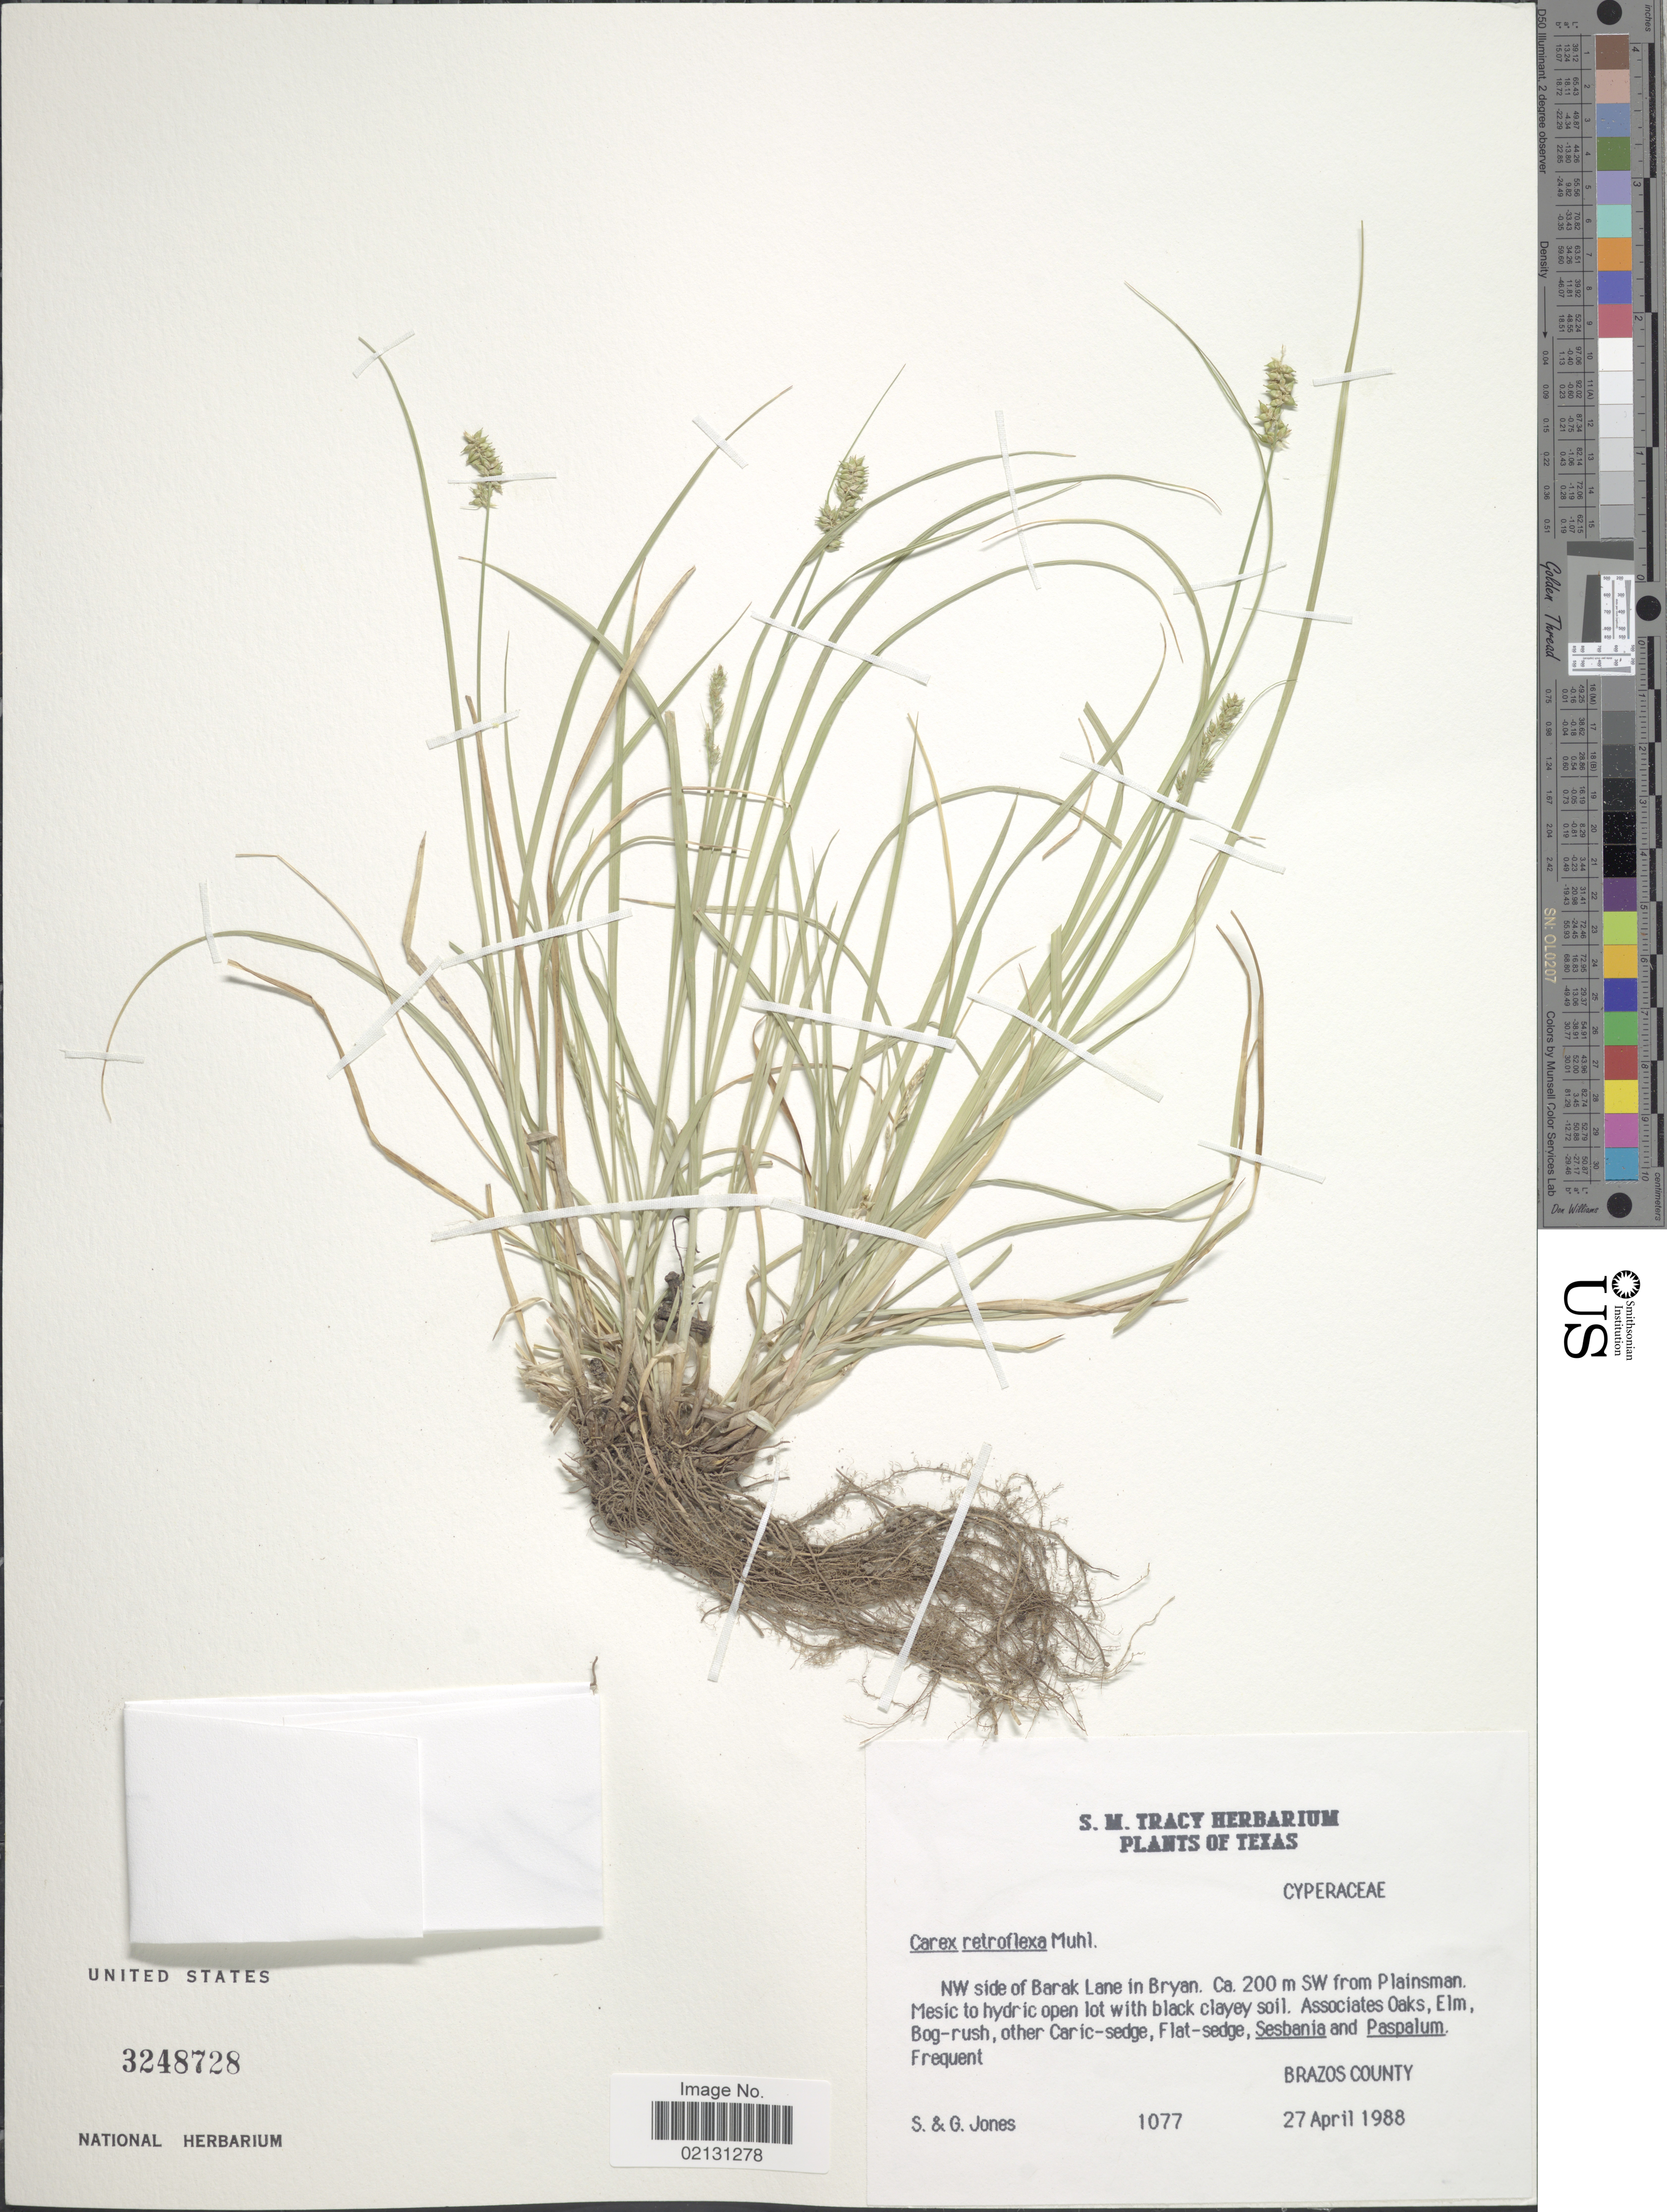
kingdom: Plantae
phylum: Tracheophyta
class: Liliopsida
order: Poales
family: Cyperaceae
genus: Carex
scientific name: Carex retroflexa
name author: Muhl. ex Willd.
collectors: S. Jones & G. Jones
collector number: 1077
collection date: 1988-04-27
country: United States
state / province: Texas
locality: NW side of Barak Lane in Bryan. Ca. 200 m SW from Plainsman. Brazos County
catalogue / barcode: US 3248728